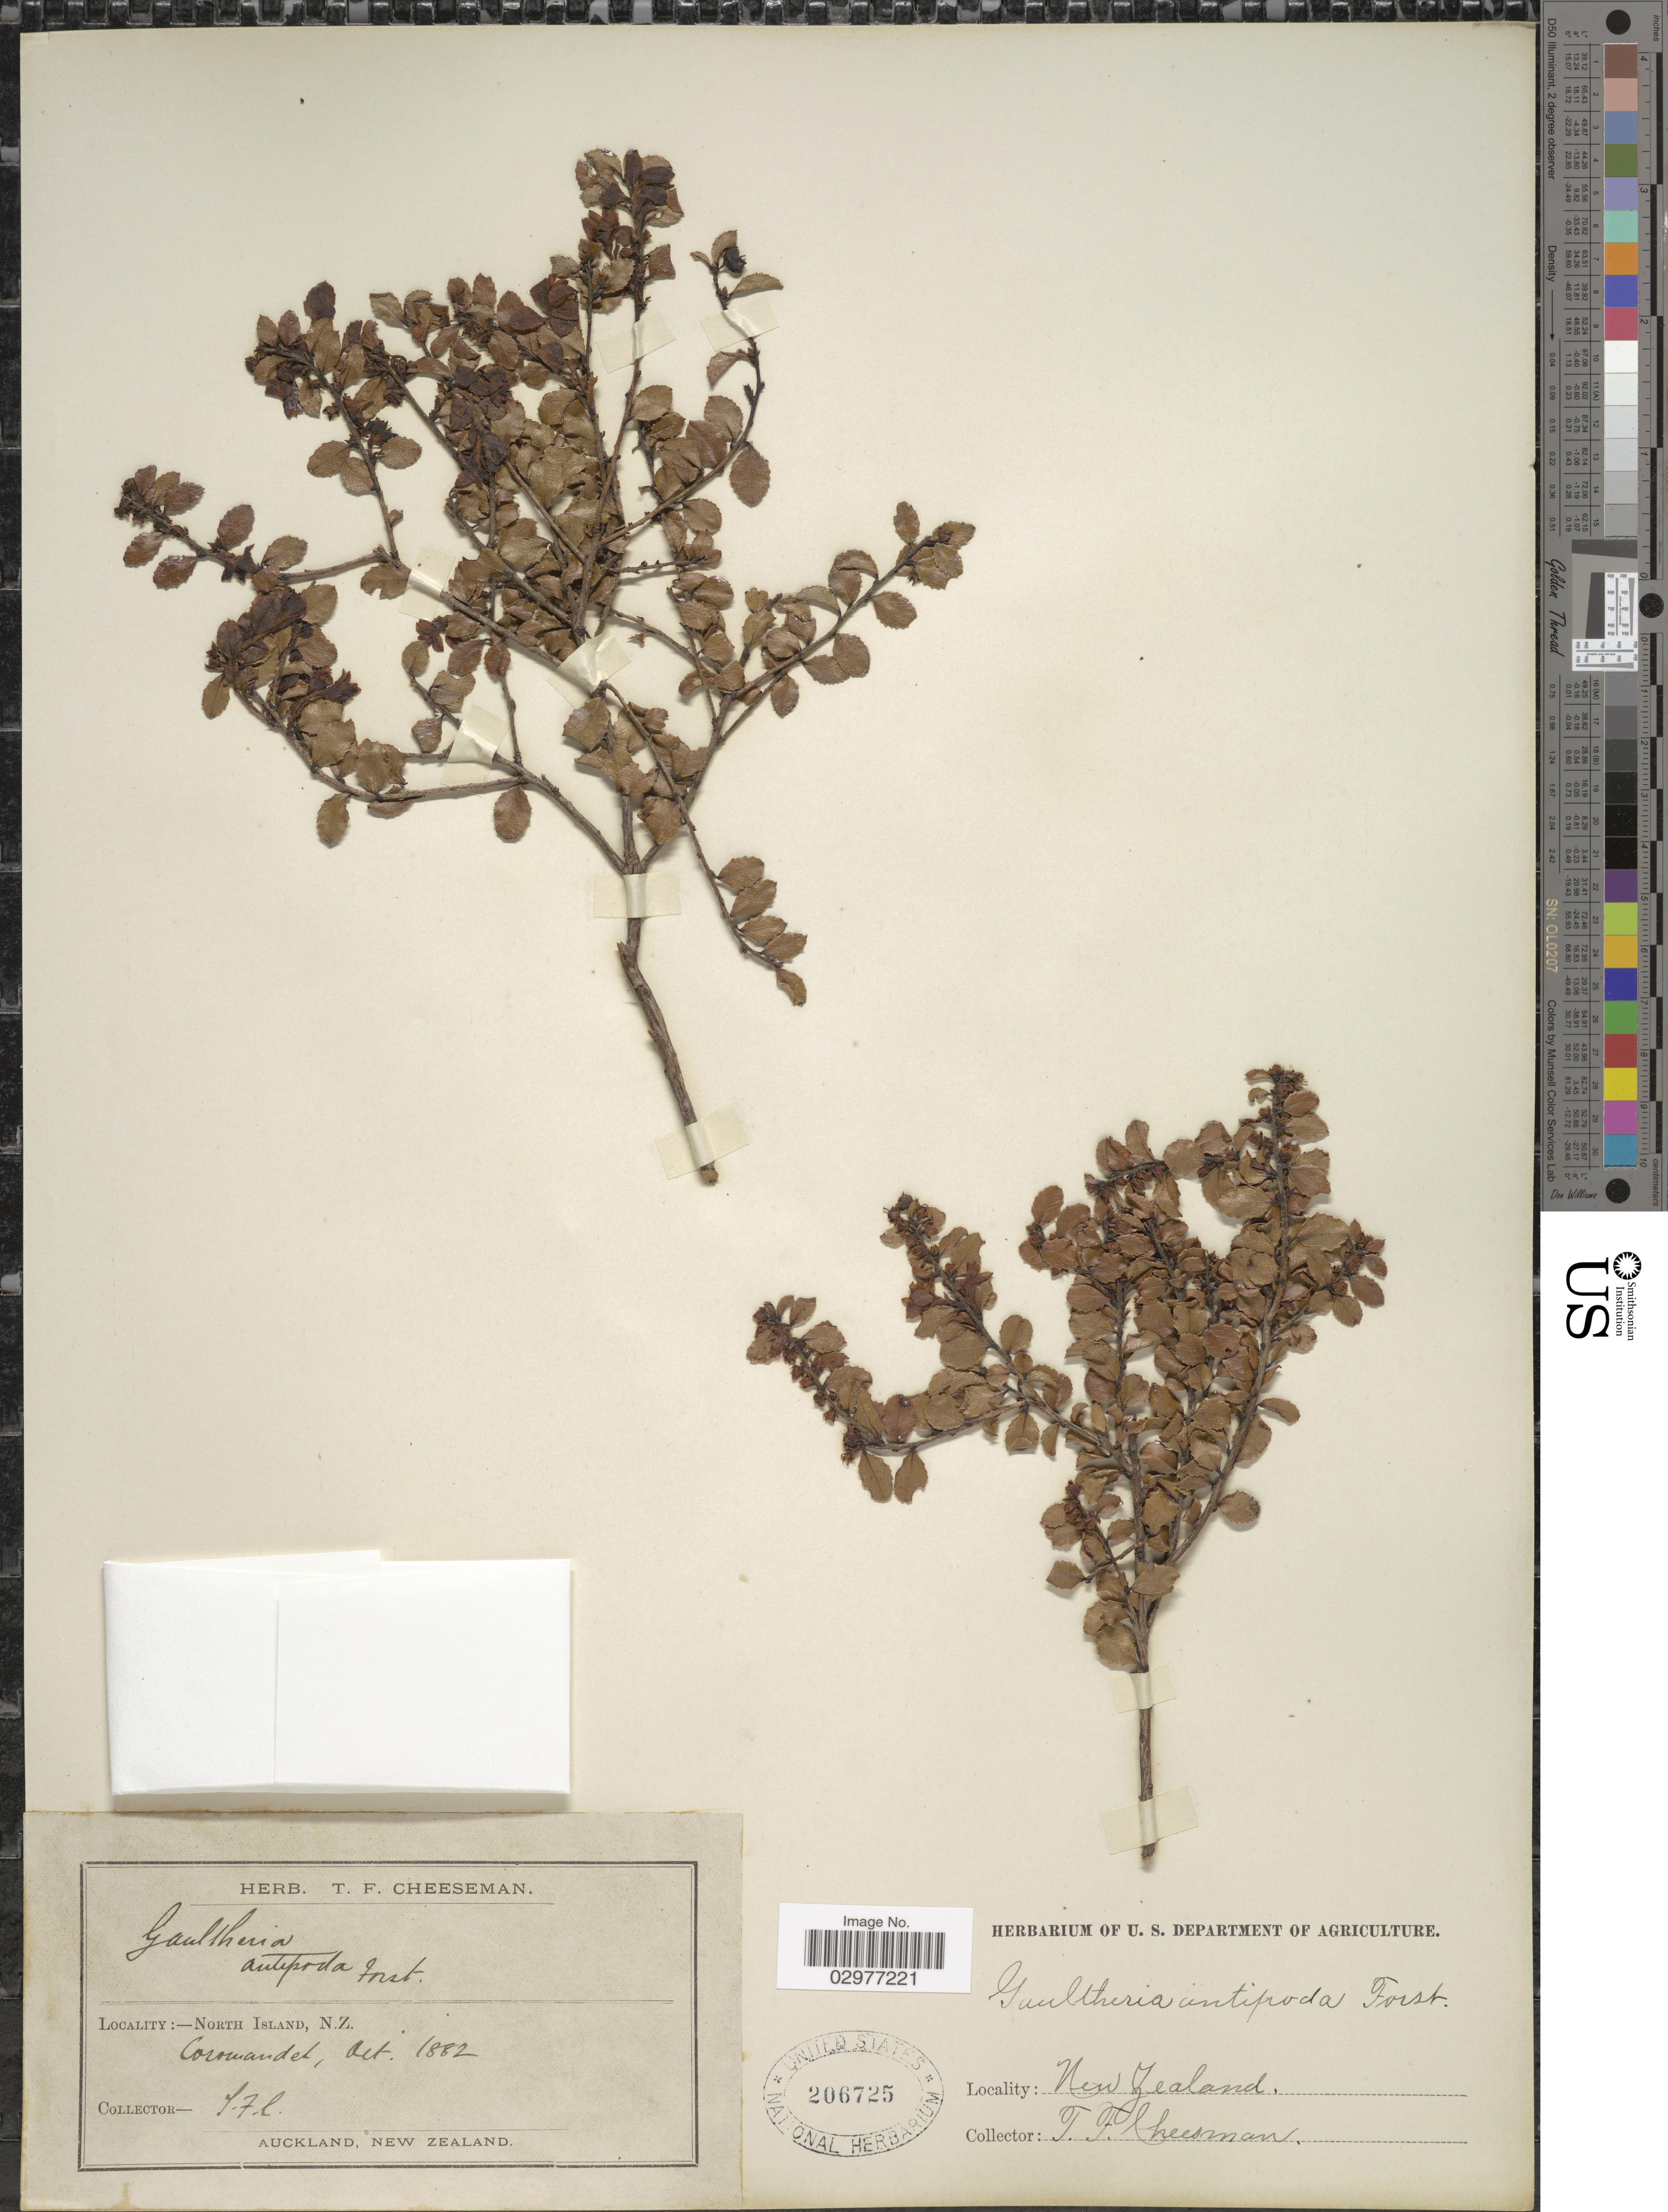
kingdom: Plantae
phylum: Tracheophyta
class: Magnoliopsida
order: Ericales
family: Ericaceae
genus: Gaultheria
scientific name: Gaultheria antipoda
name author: G. Forst.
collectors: T. F. Cheeseman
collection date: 1882-10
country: New Zealand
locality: North Island. Coromandel.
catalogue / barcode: US 206725